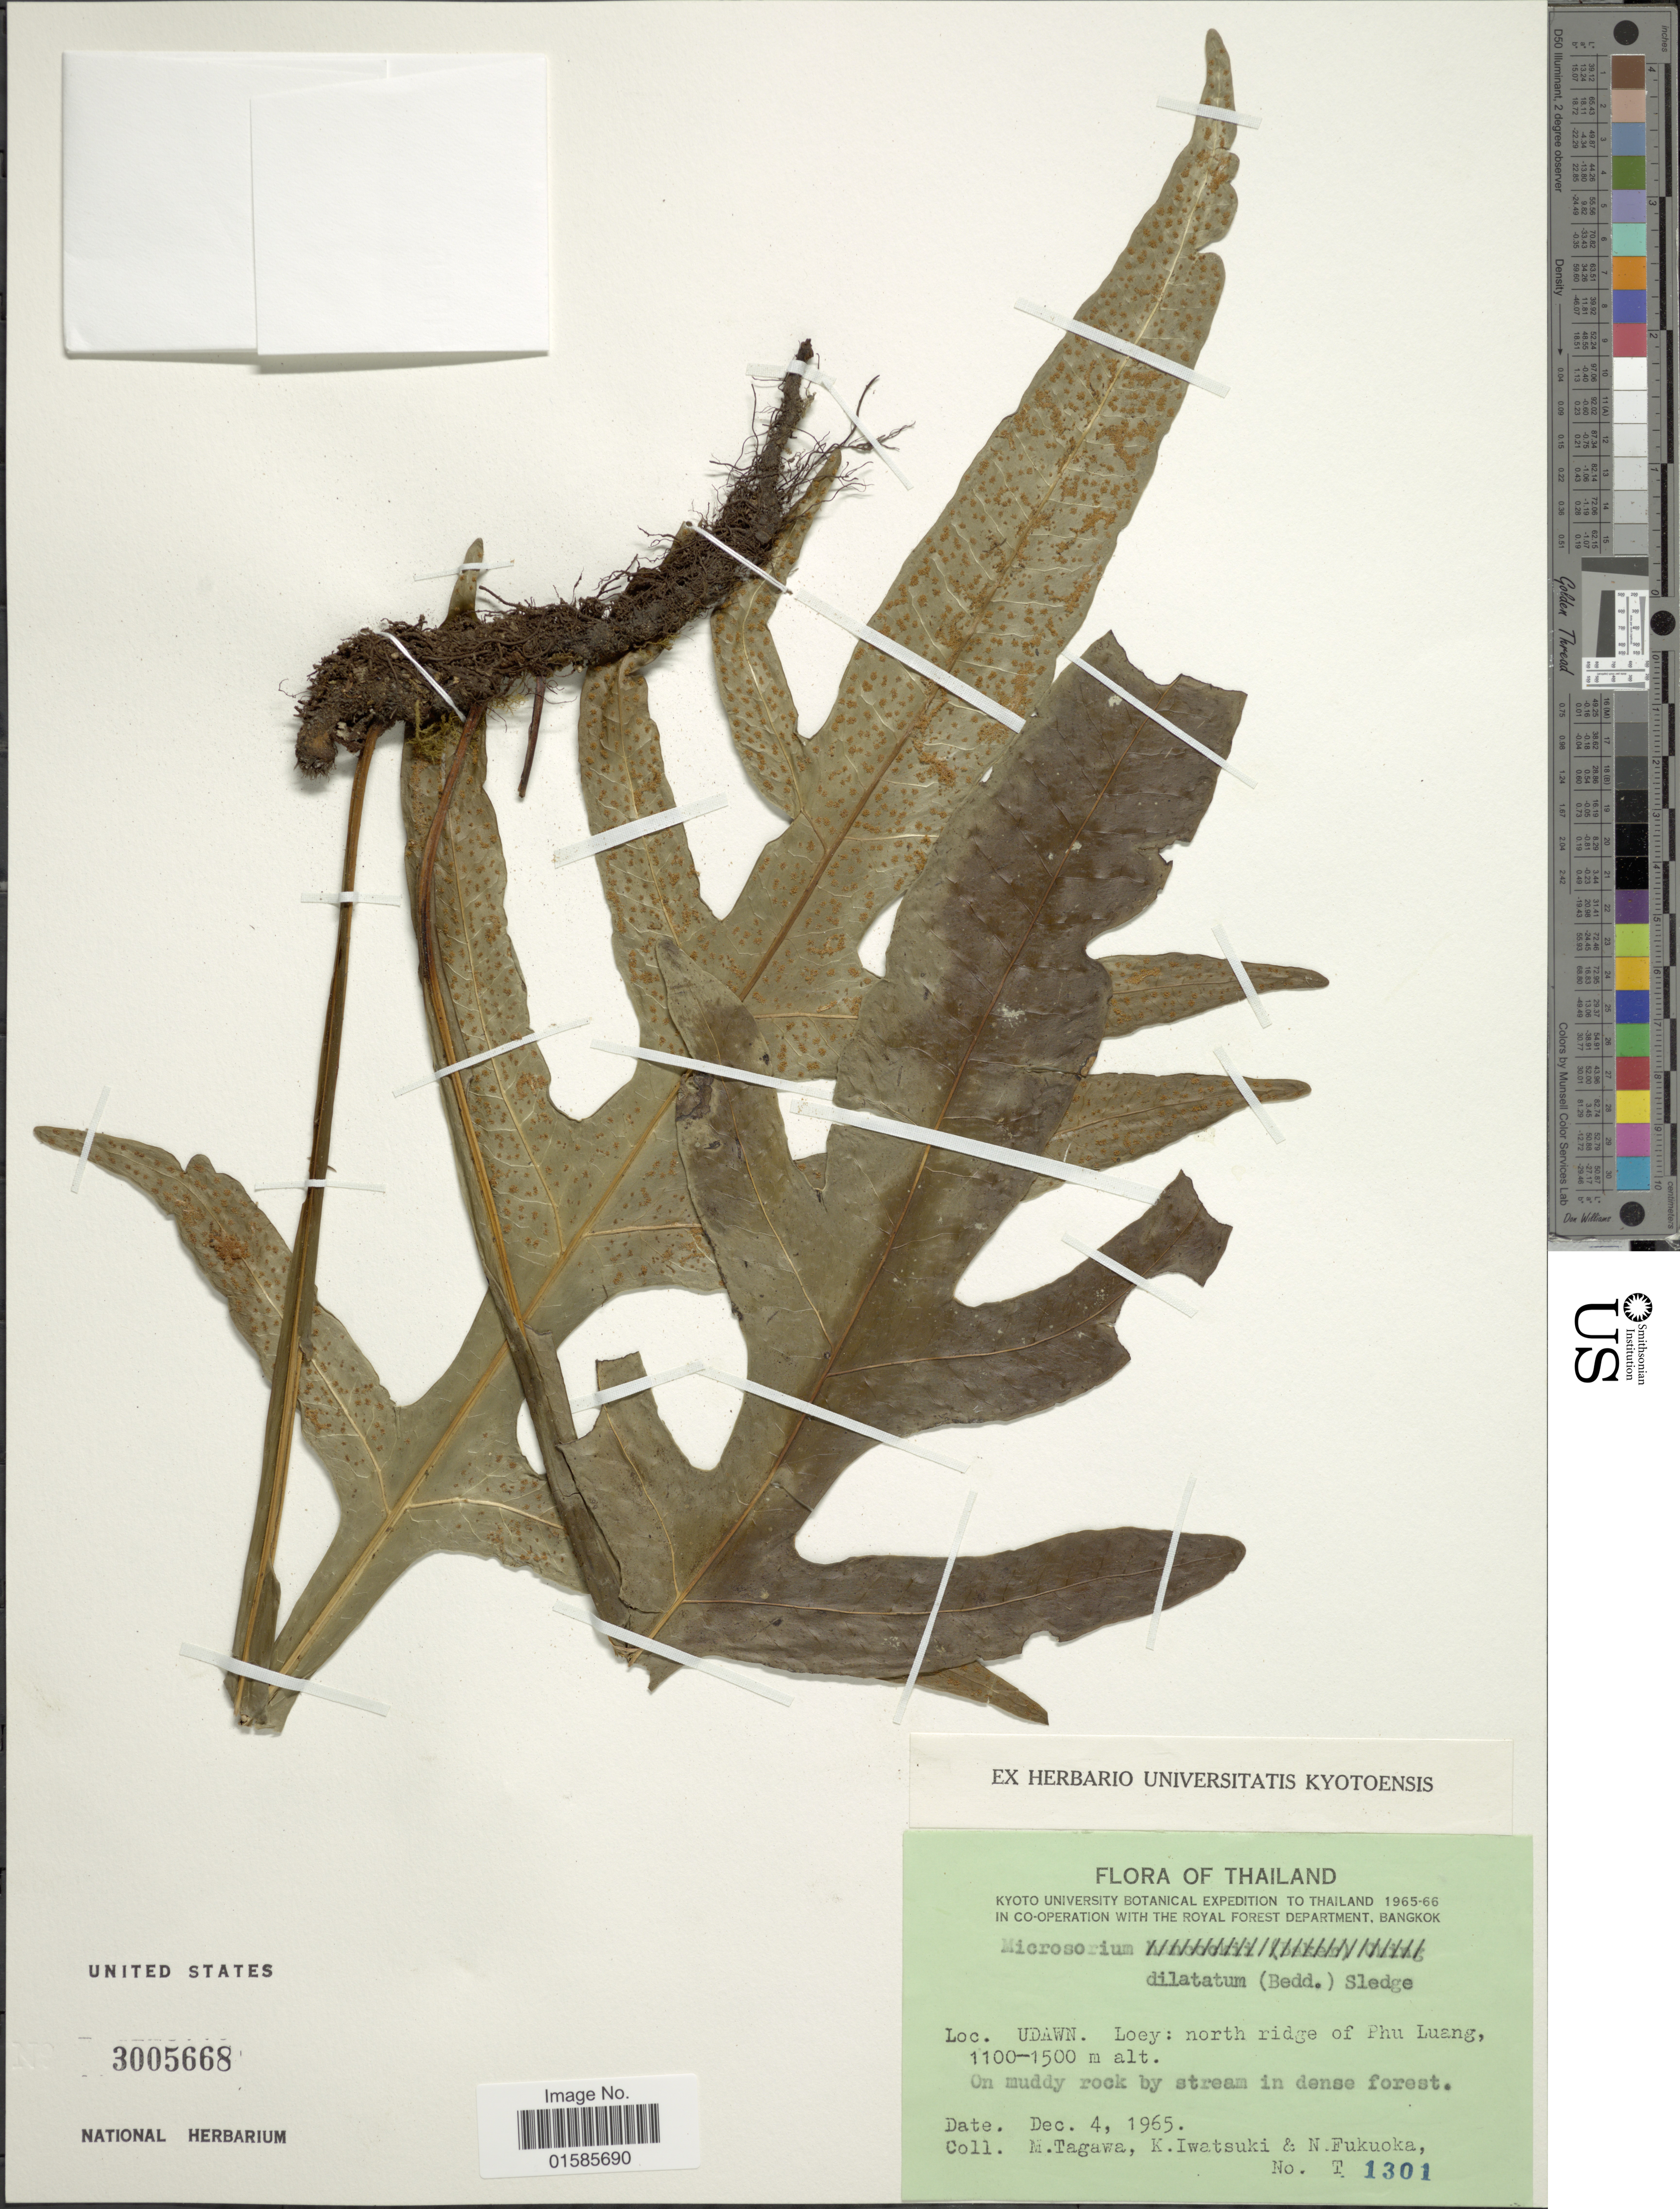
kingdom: Plantae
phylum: Tracheophyta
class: Polypodiopsida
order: Polypodiales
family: Polypodiaceae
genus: Microsorum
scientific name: Microsorum insigne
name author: (Blume) Copel.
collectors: M. Tagawa, K. Iwatsuki & N. Fukuoka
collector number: T 1301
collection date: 1965-12-04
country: Thailand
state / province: Loei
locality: Udawn, Loey: north ridge of Phu Luang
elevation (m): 1100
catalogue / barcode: US 3005668